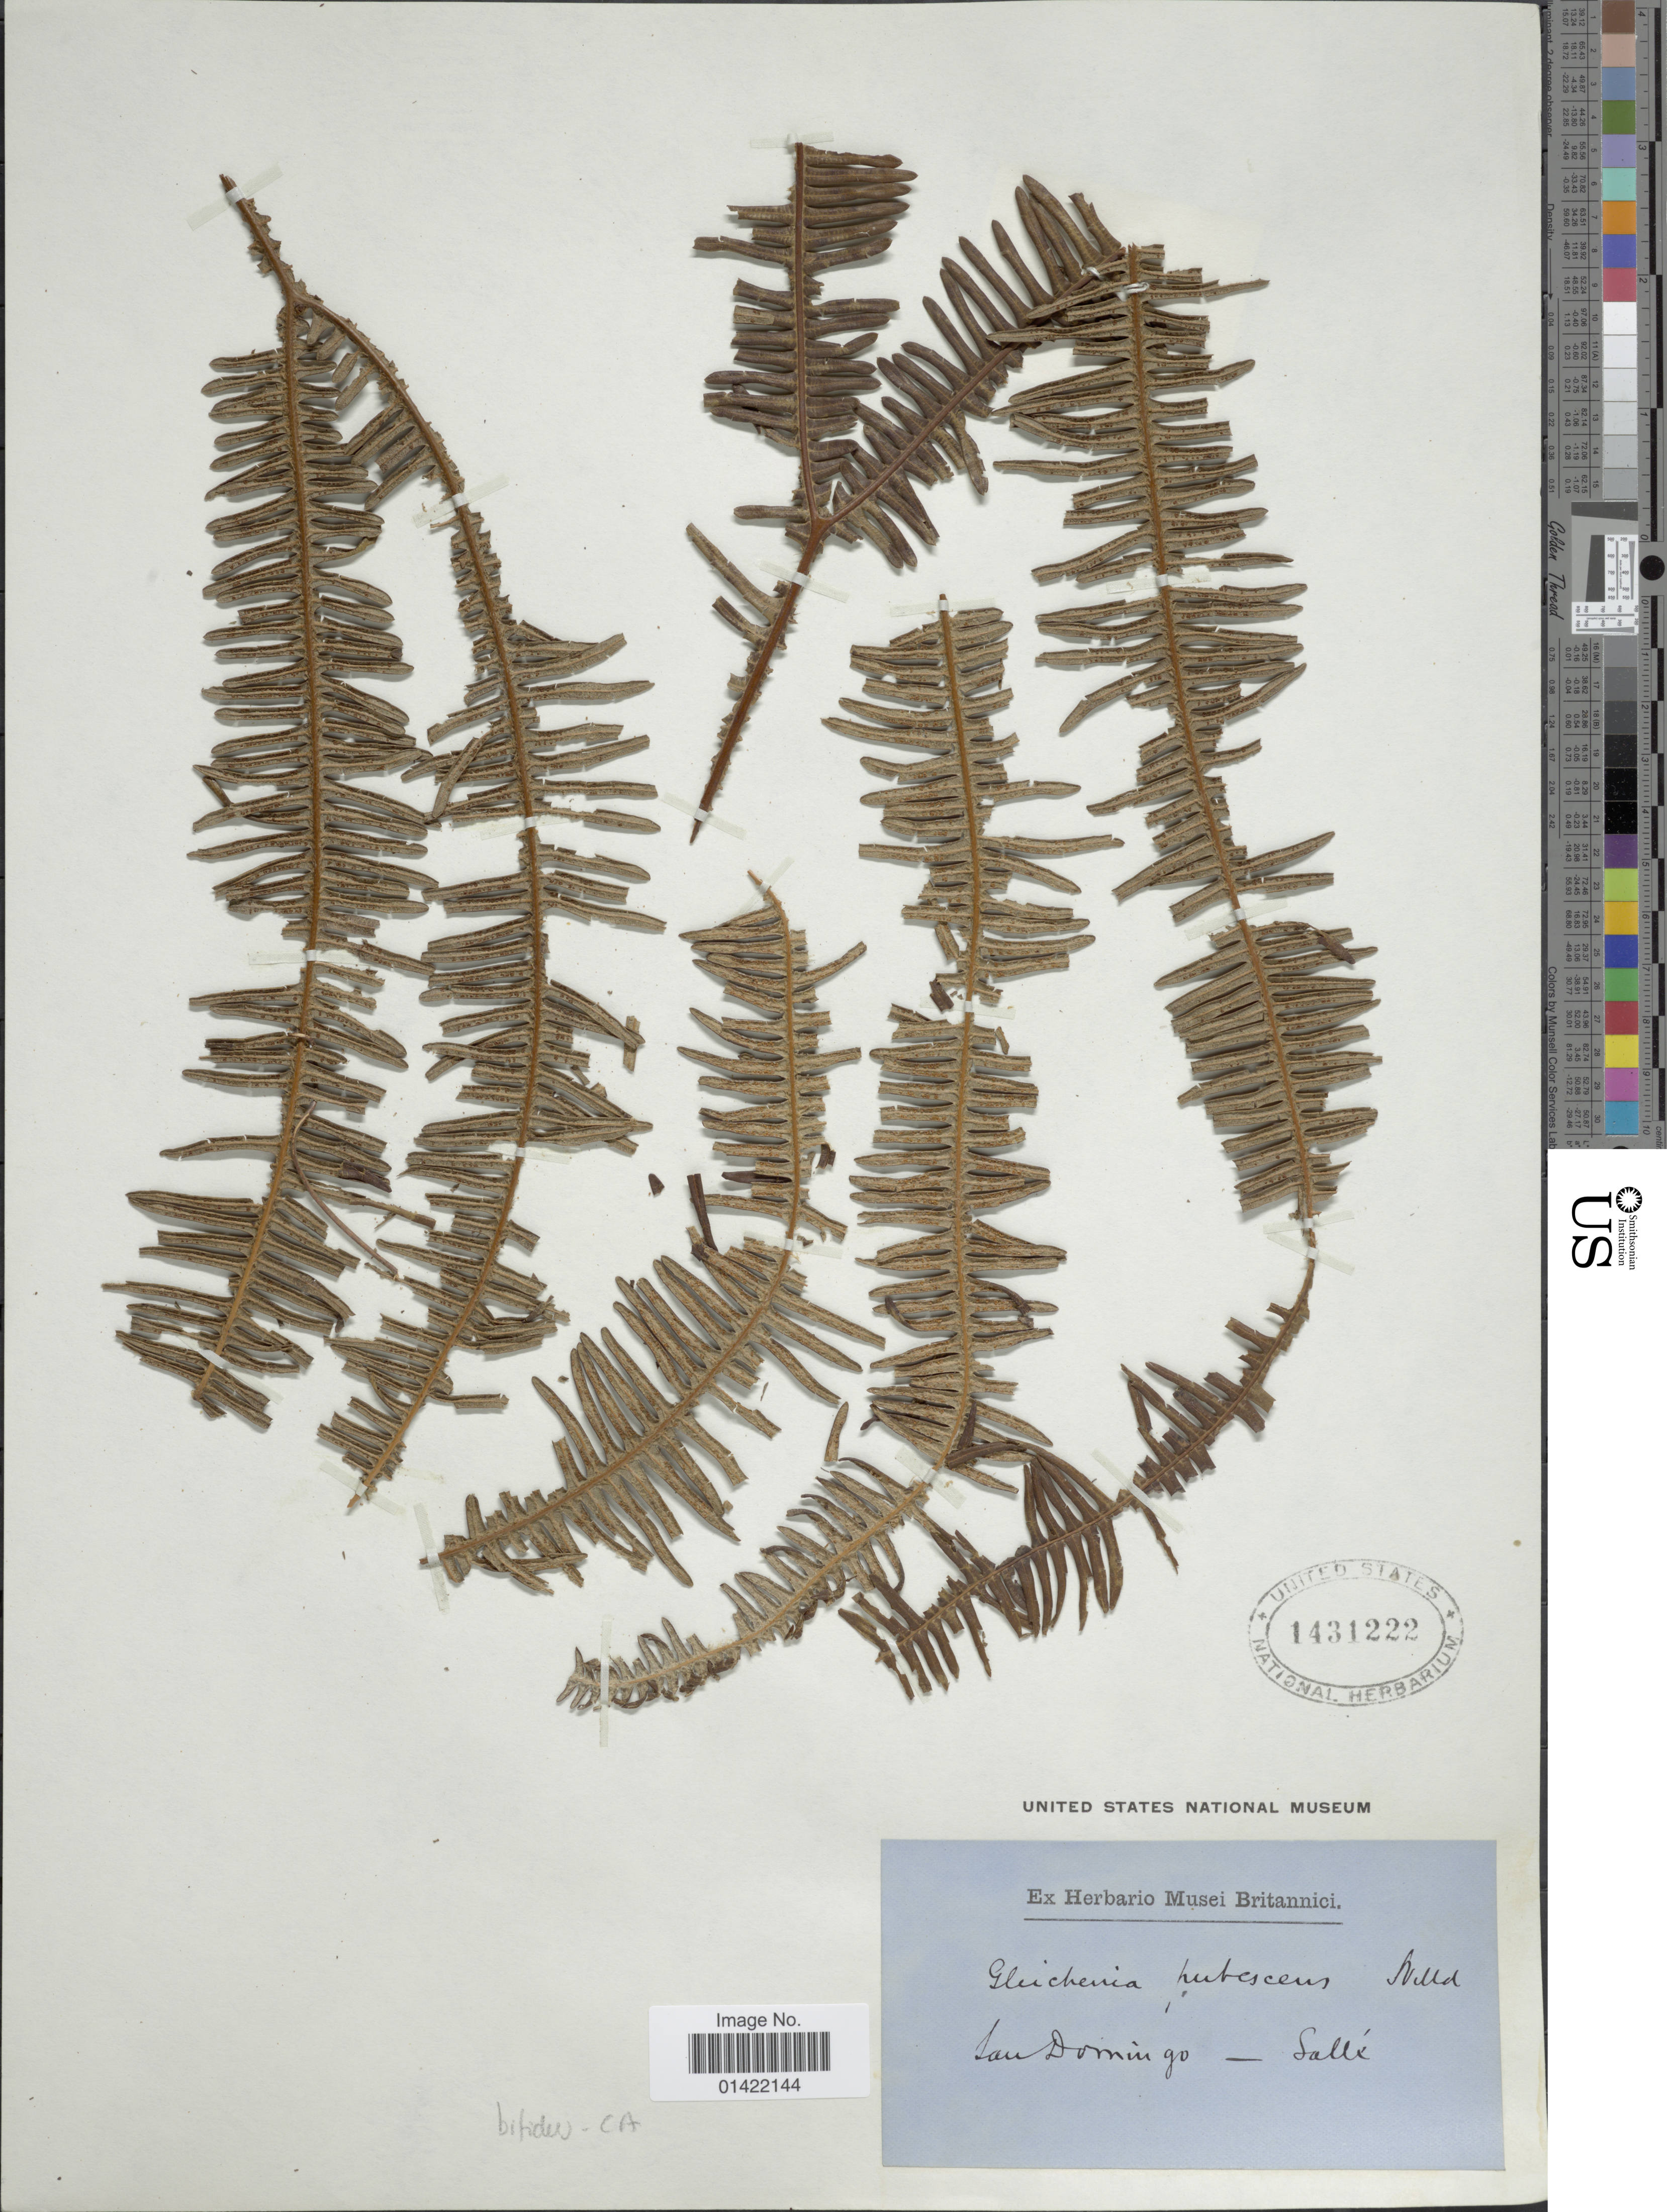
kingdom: Plantae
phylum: Tracheophyta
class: Polypodiopsida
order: Gleicheniales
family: Gleicheniaceae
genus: Sticherus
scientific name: Sticherus bifidus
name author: (Willd.) Ching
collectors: Galle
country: Ecuador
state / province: Tsáchilas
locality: San Domingo.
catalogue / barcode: US 1431222